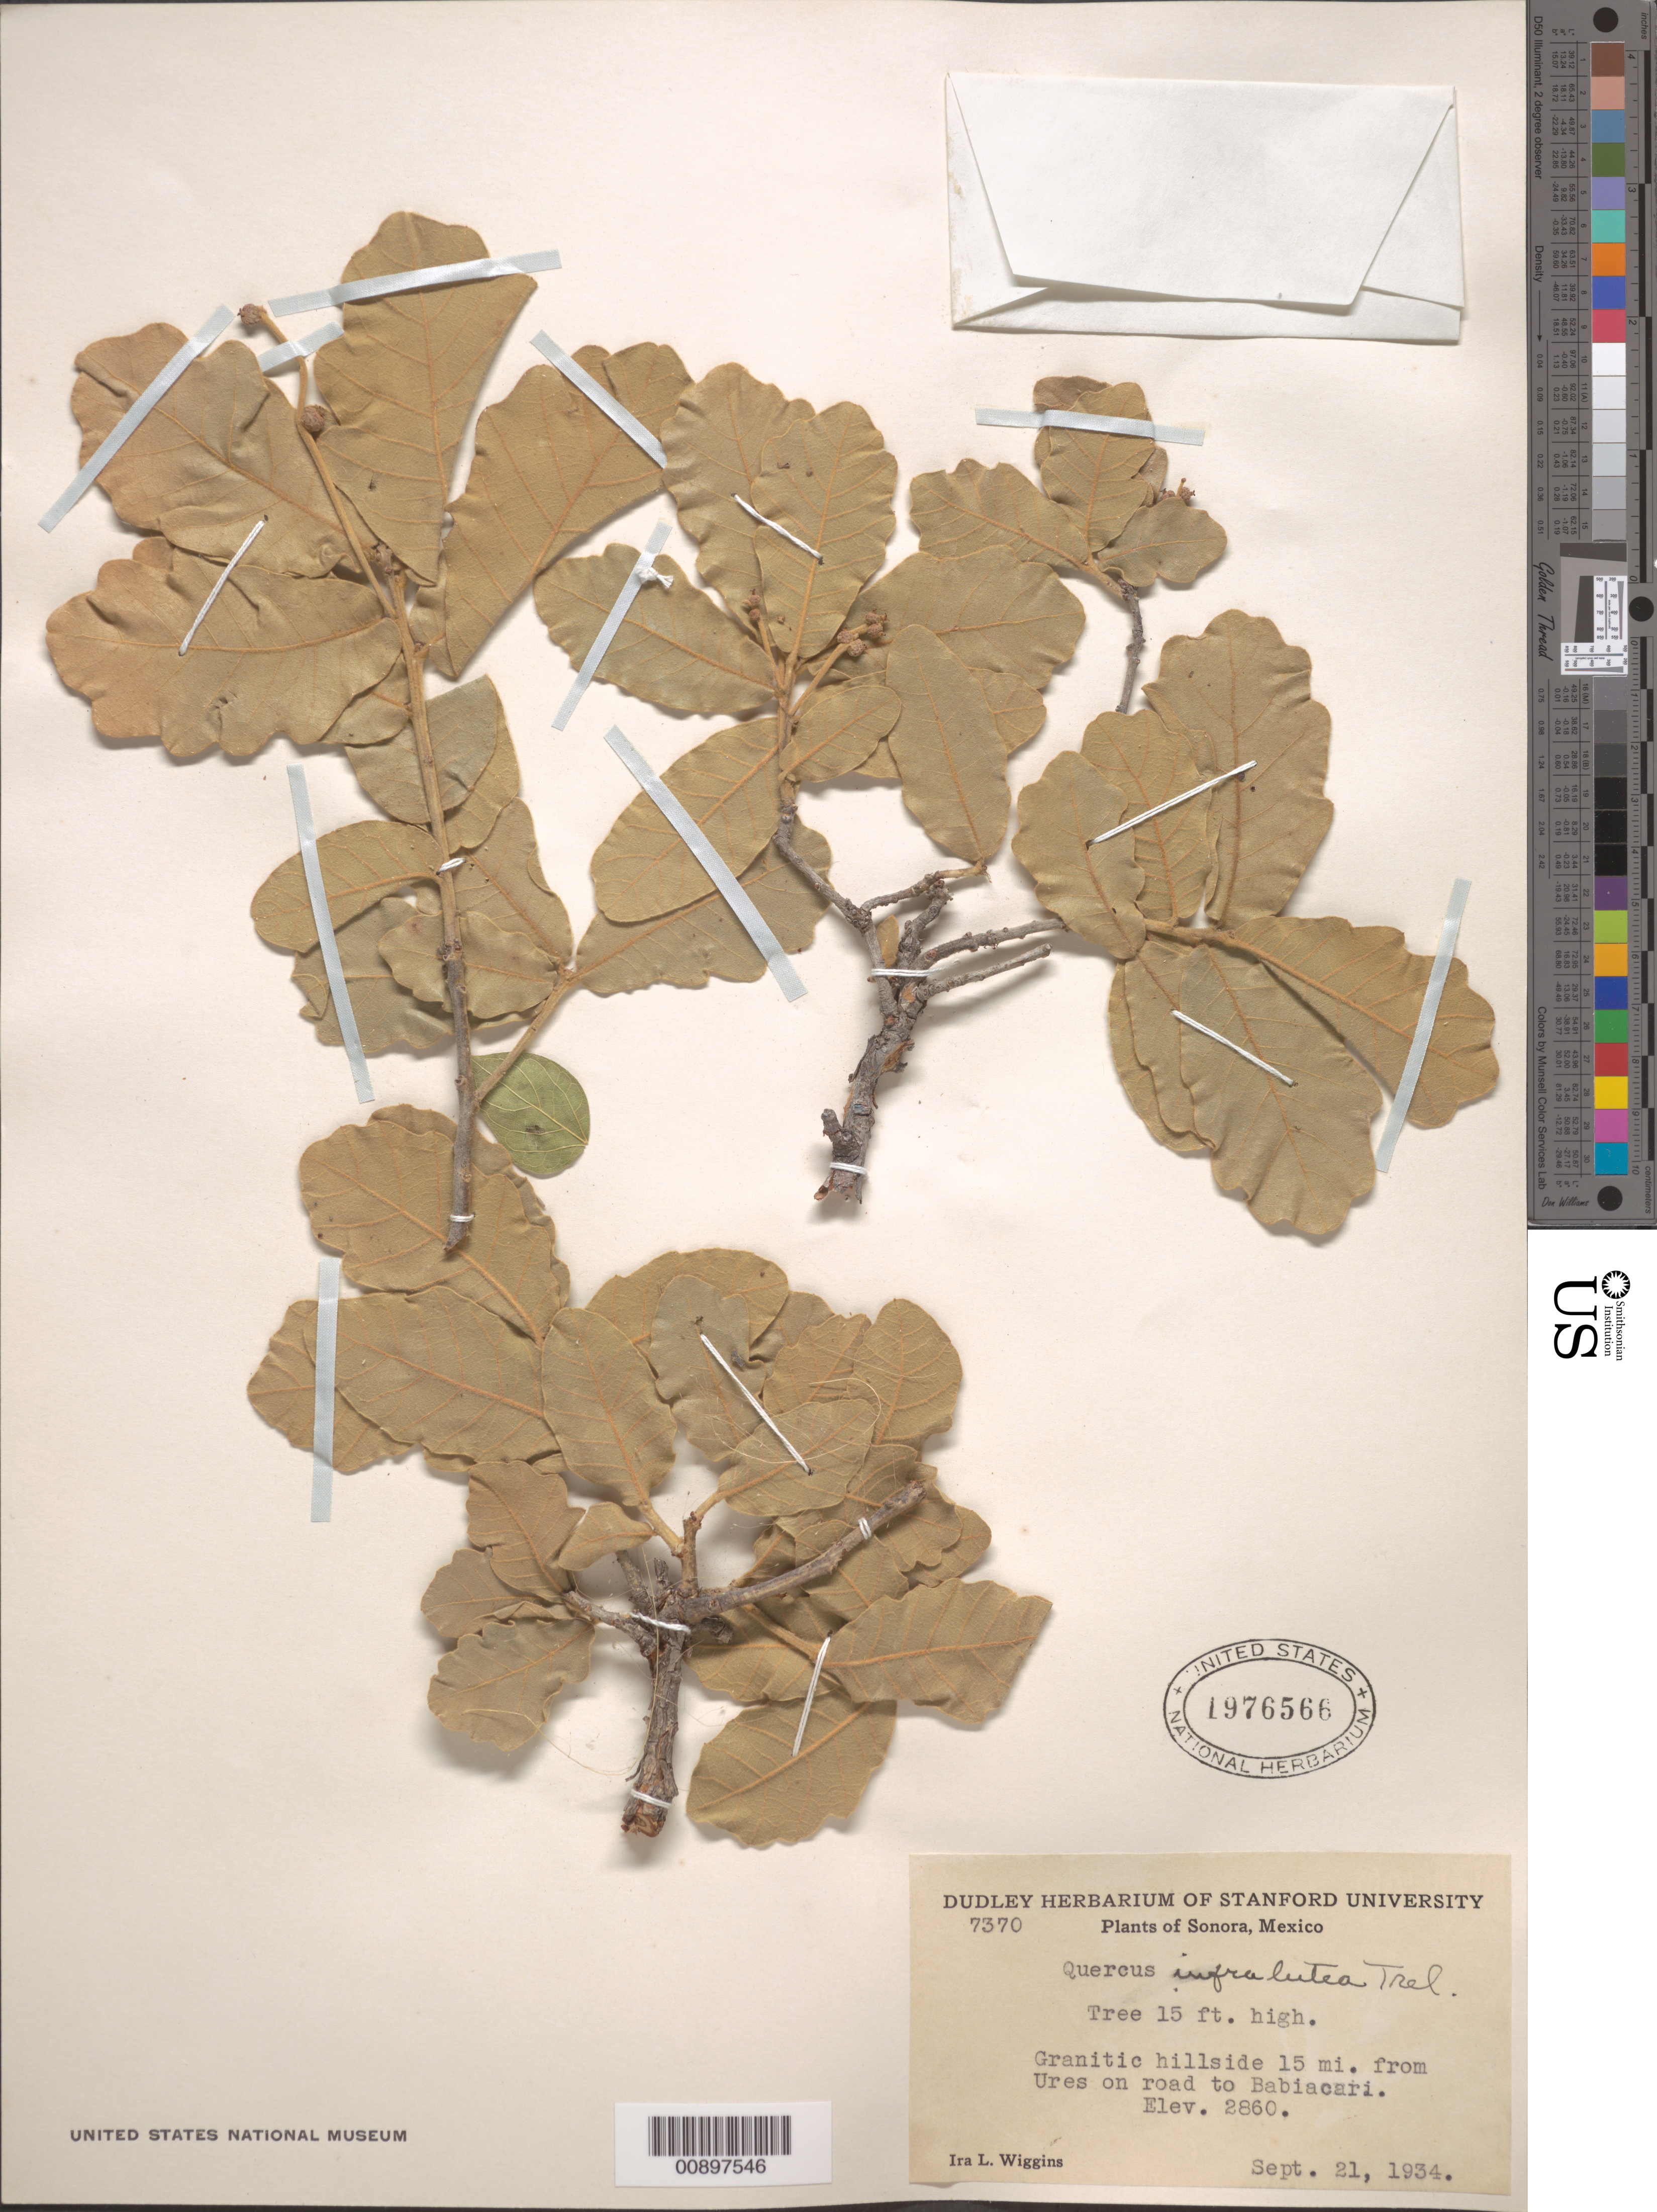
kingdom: Plantae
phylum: Tracheophyta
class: Magnoliopsida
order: Fagales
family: Fagaceae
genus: Quercus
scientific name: Quercus infralutea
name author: Trel.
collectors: I. L. Wiggins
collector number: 7370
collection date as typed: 21 Sep 1934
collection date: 1934-09-21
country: Mexico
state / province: Sonora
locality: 15 mi. from Ures on road to Babiacari.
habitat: Granitic hillside.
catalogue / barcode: US 1976566